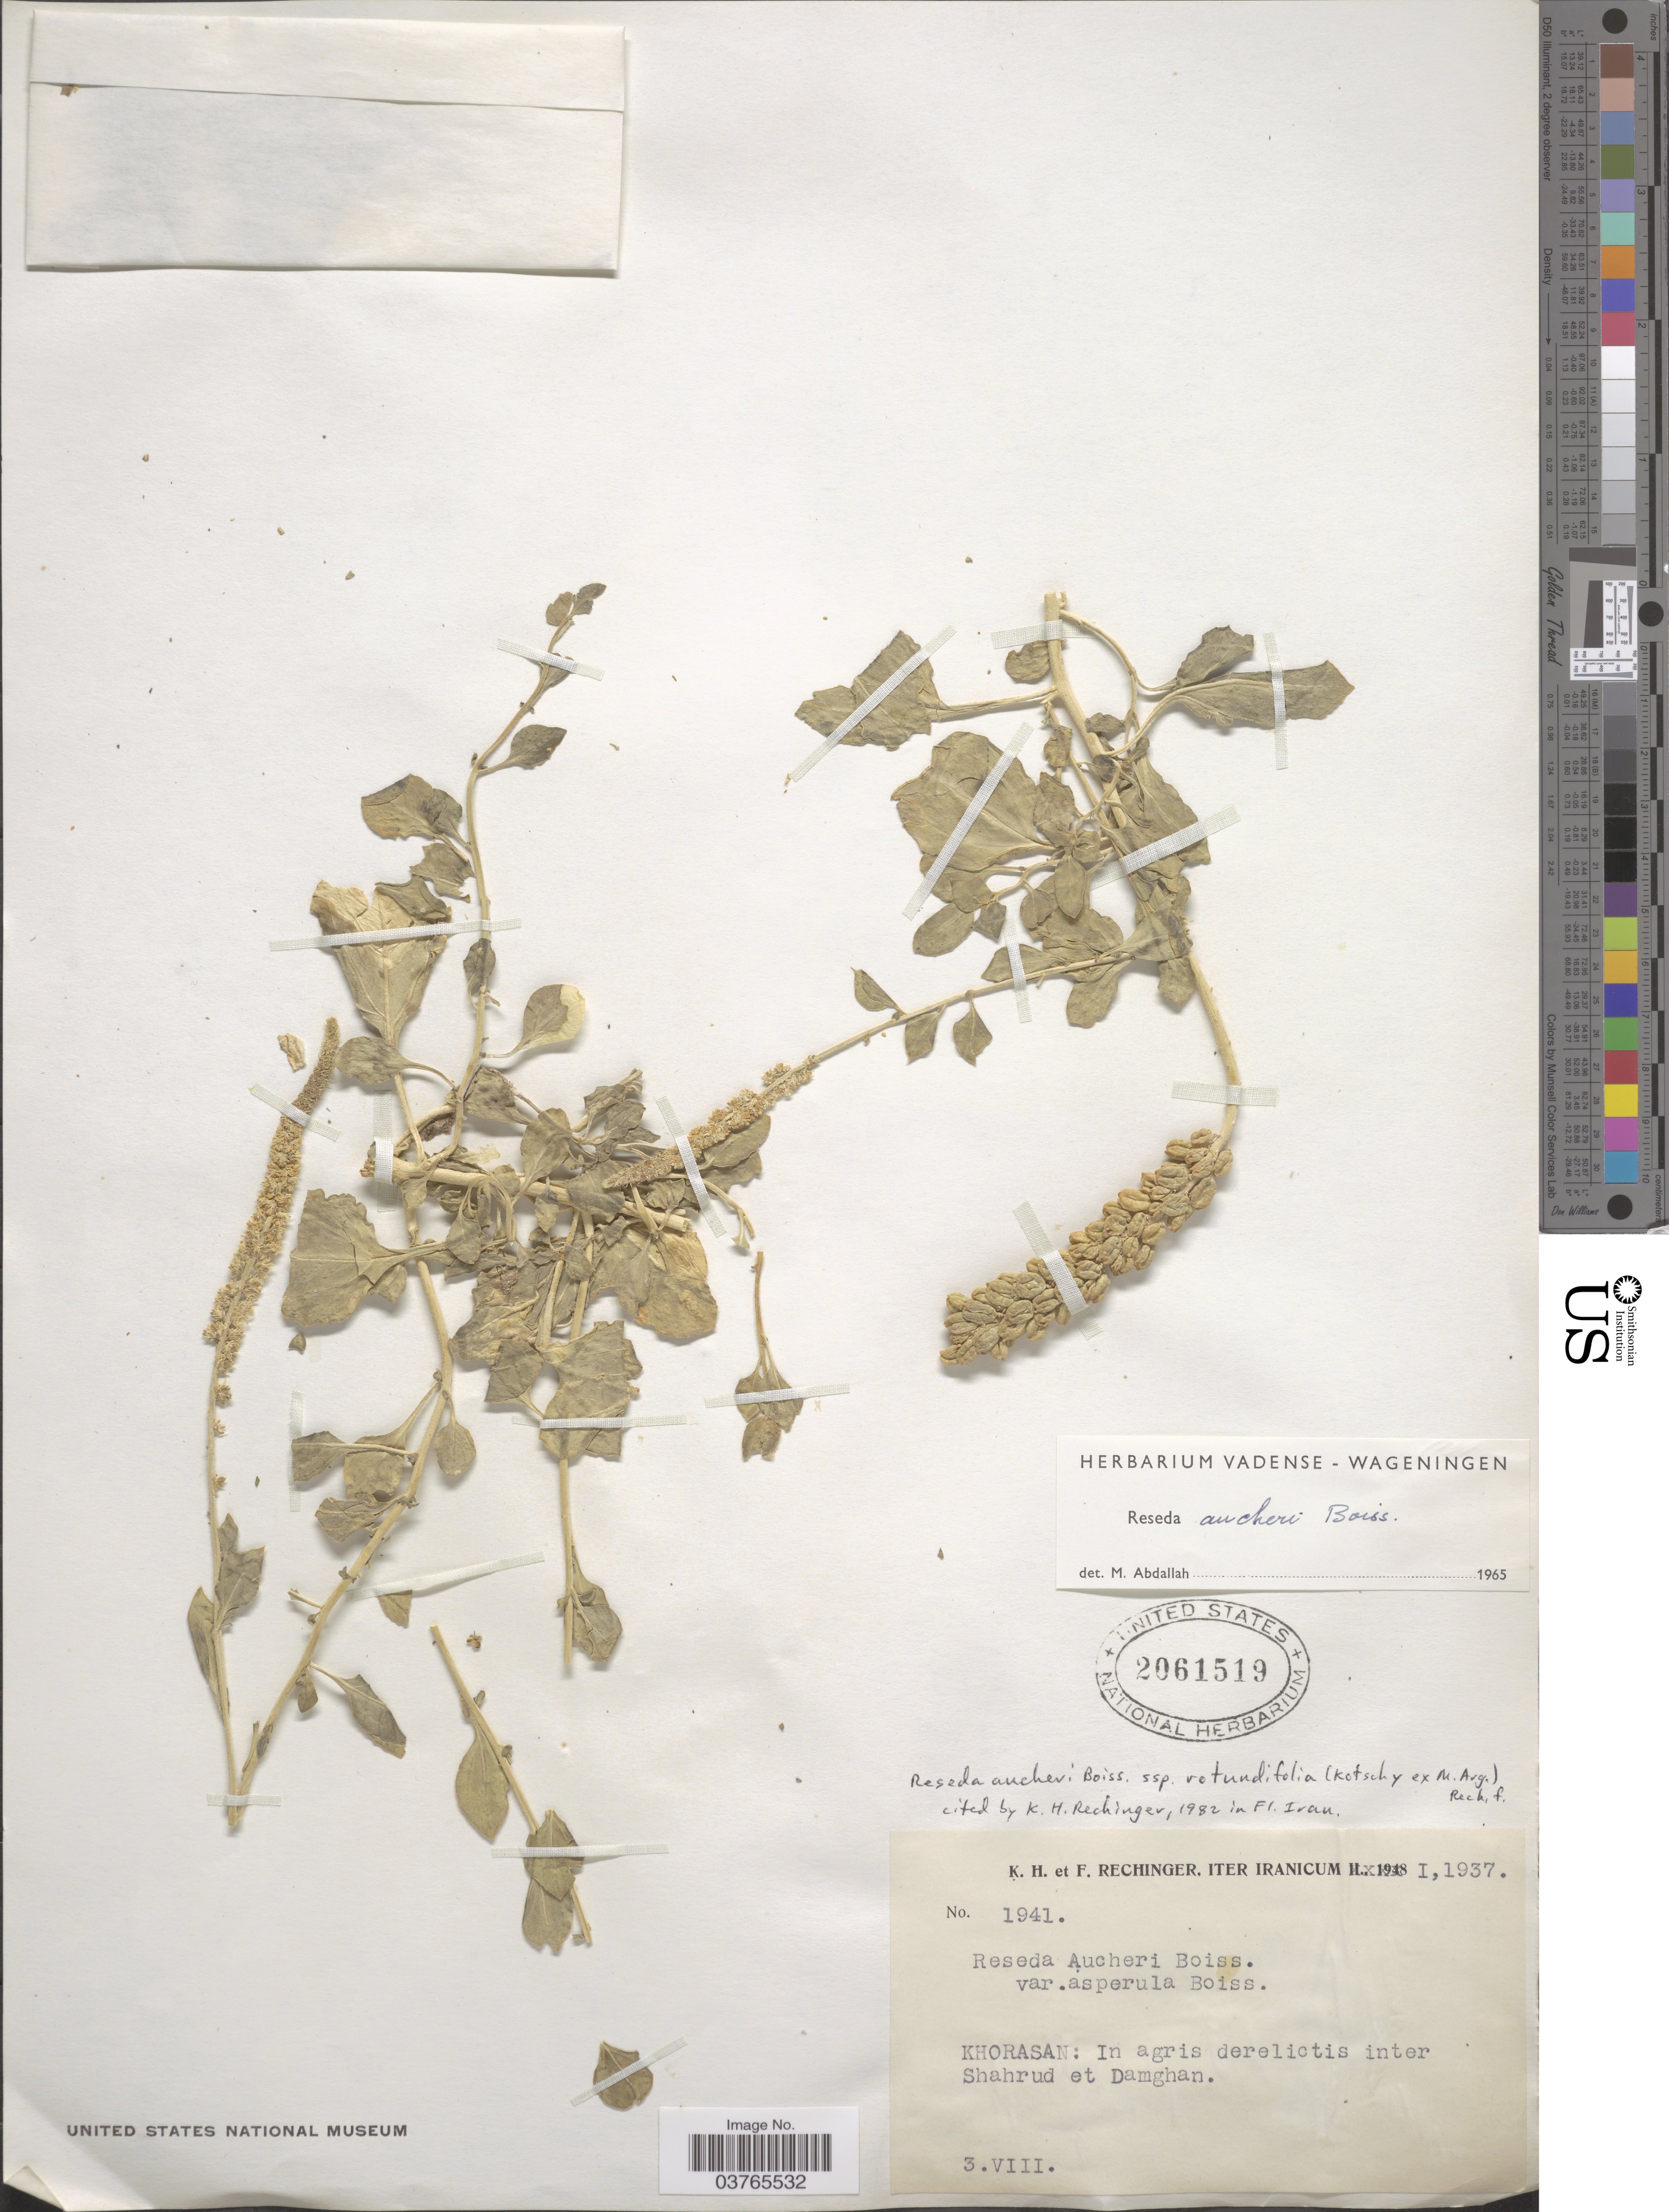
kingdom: Plantae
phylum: Tracheophyta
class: Magnoliopsida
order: Brassicales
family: Resedaceae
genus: Reseda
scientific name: Reseda aucheri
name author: Boiss.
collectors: K. H. Rechinger & F. Rechinger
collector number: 1941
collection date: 1937-08-03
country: Iran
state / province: Khorasan [obsolete]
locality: Iter Iranicum I. Khorasan: In agris derelictis inter Shahrud et Damghan.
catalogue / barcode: US 2061519